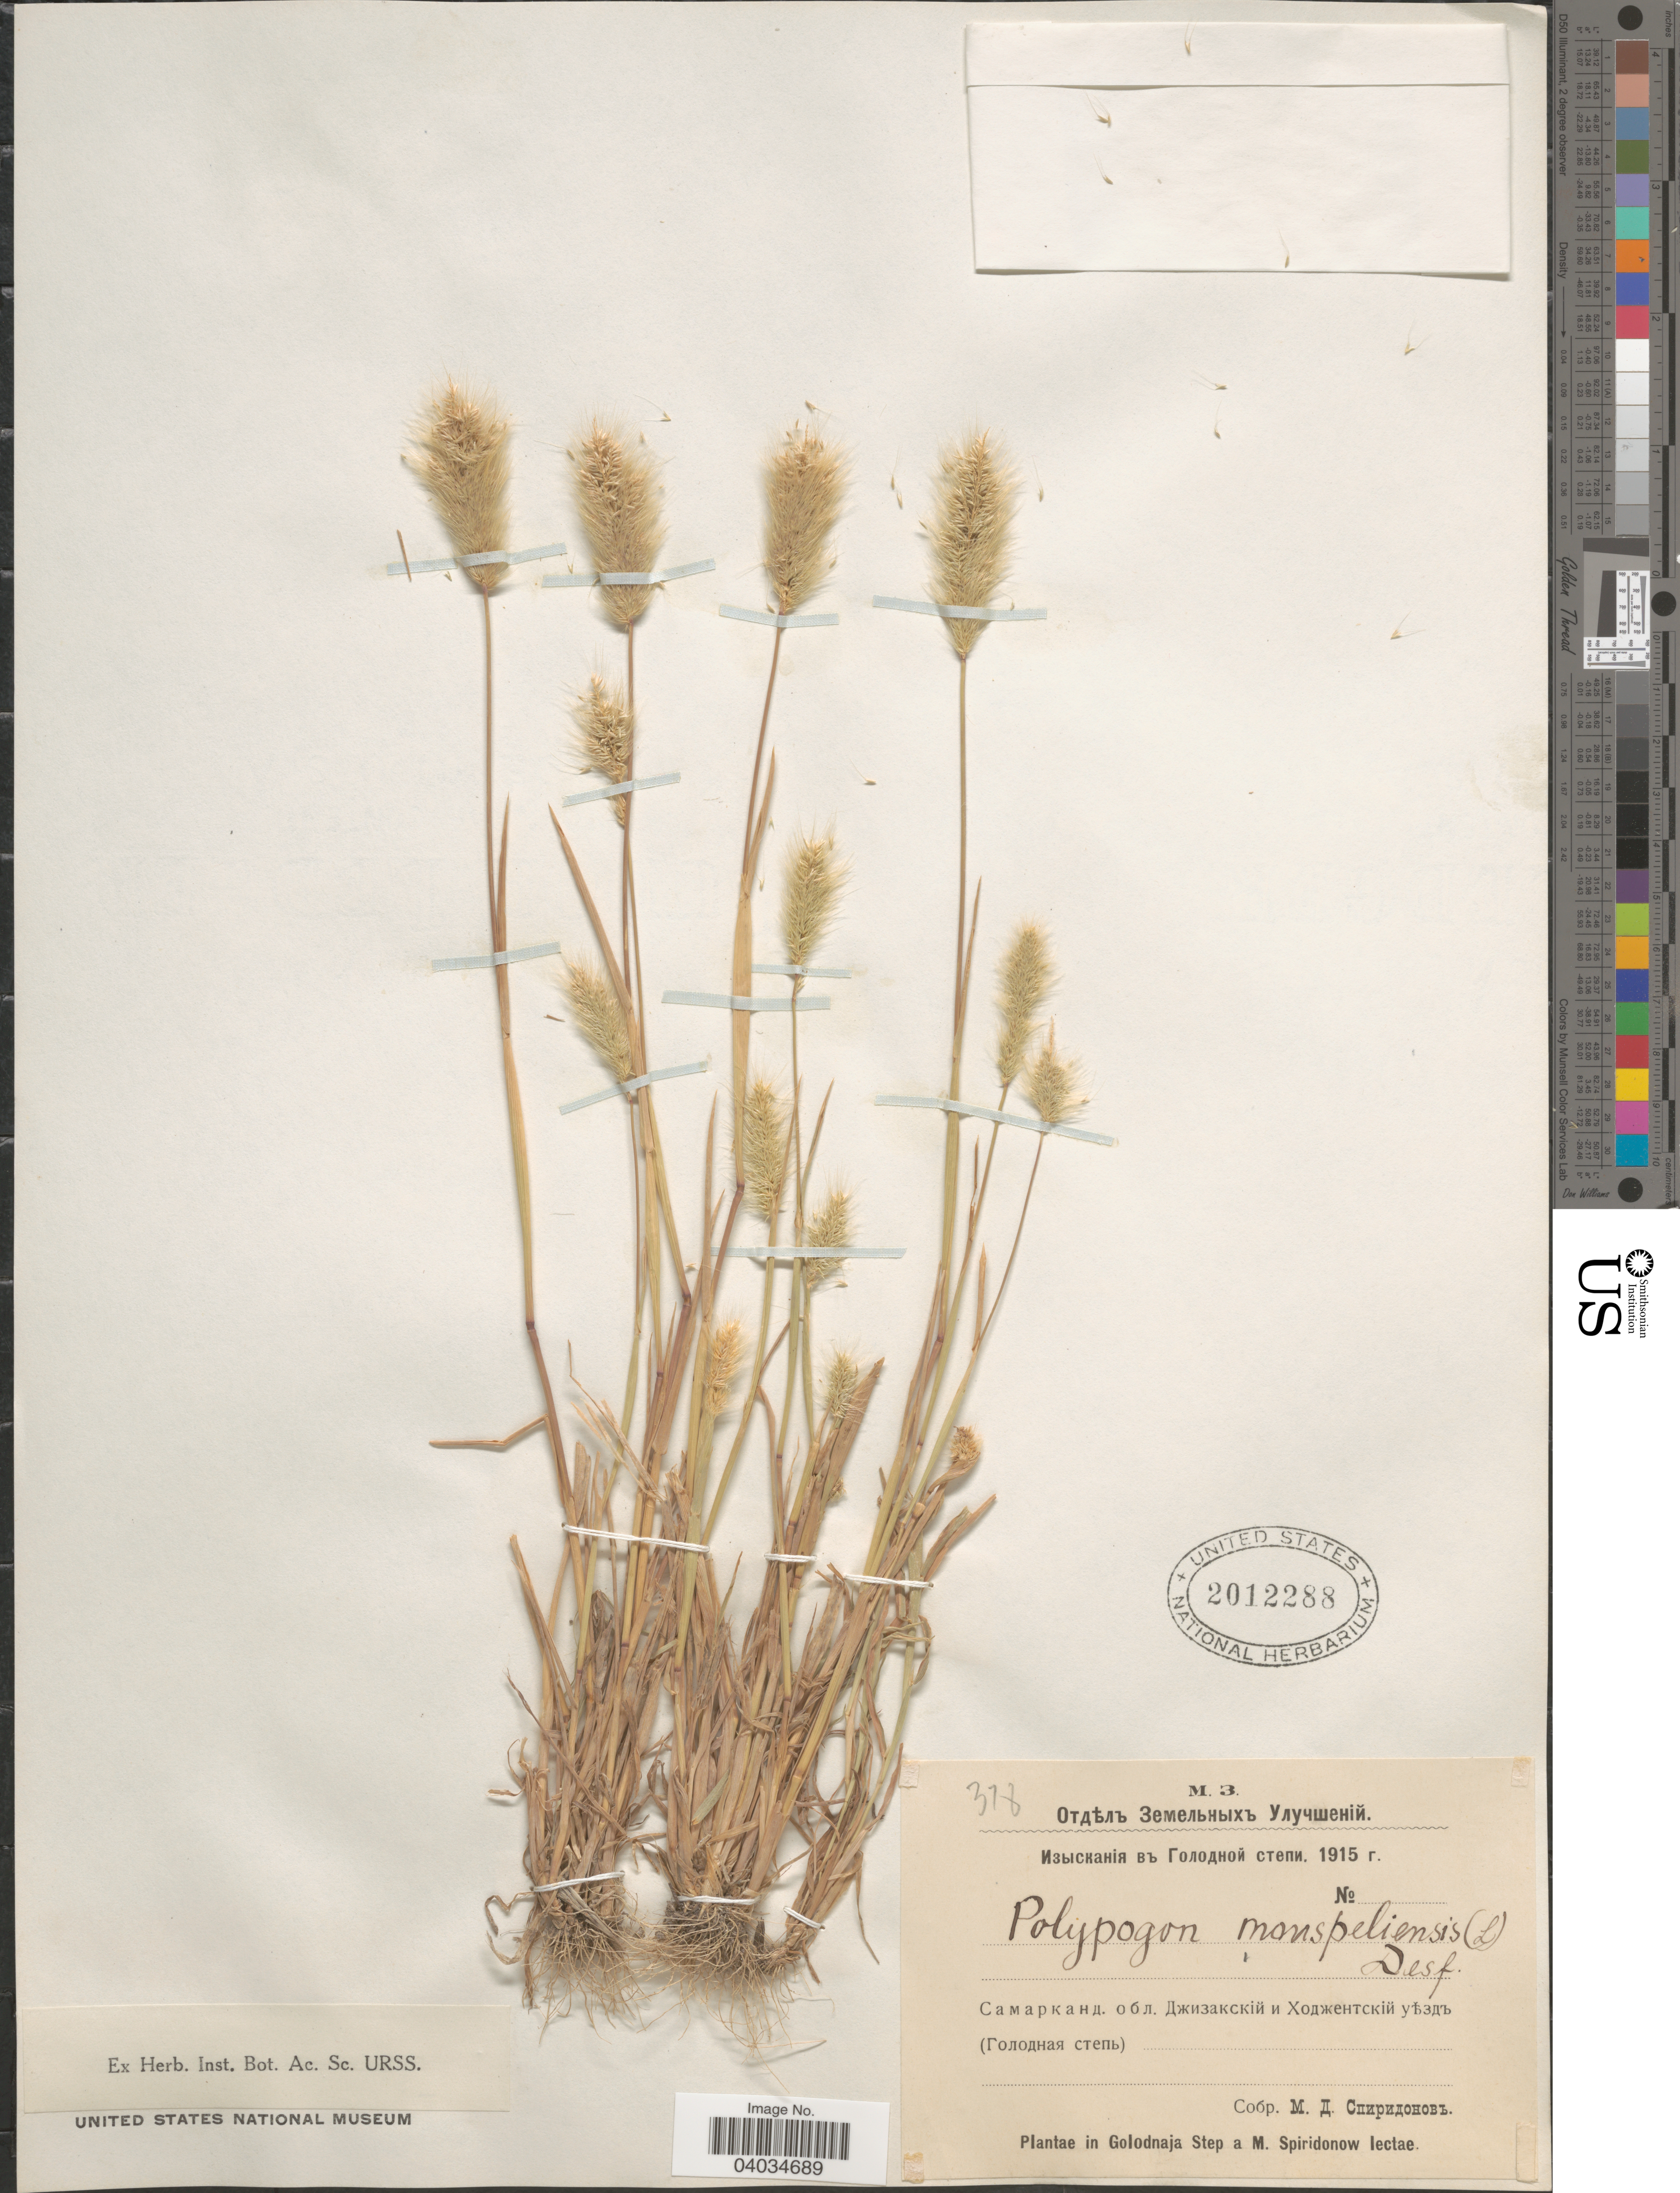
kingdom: Plantae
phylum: Tracheophyta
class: Liliopsida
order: Poales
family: Poaceae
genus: Polypogon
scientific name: Polypogon monspeliensis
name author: (L.) Desf.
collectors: M. Spiridonow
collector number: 378?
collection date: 1915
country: Uzbekistan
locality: Golodnaja Step.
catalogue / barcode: US 2012288